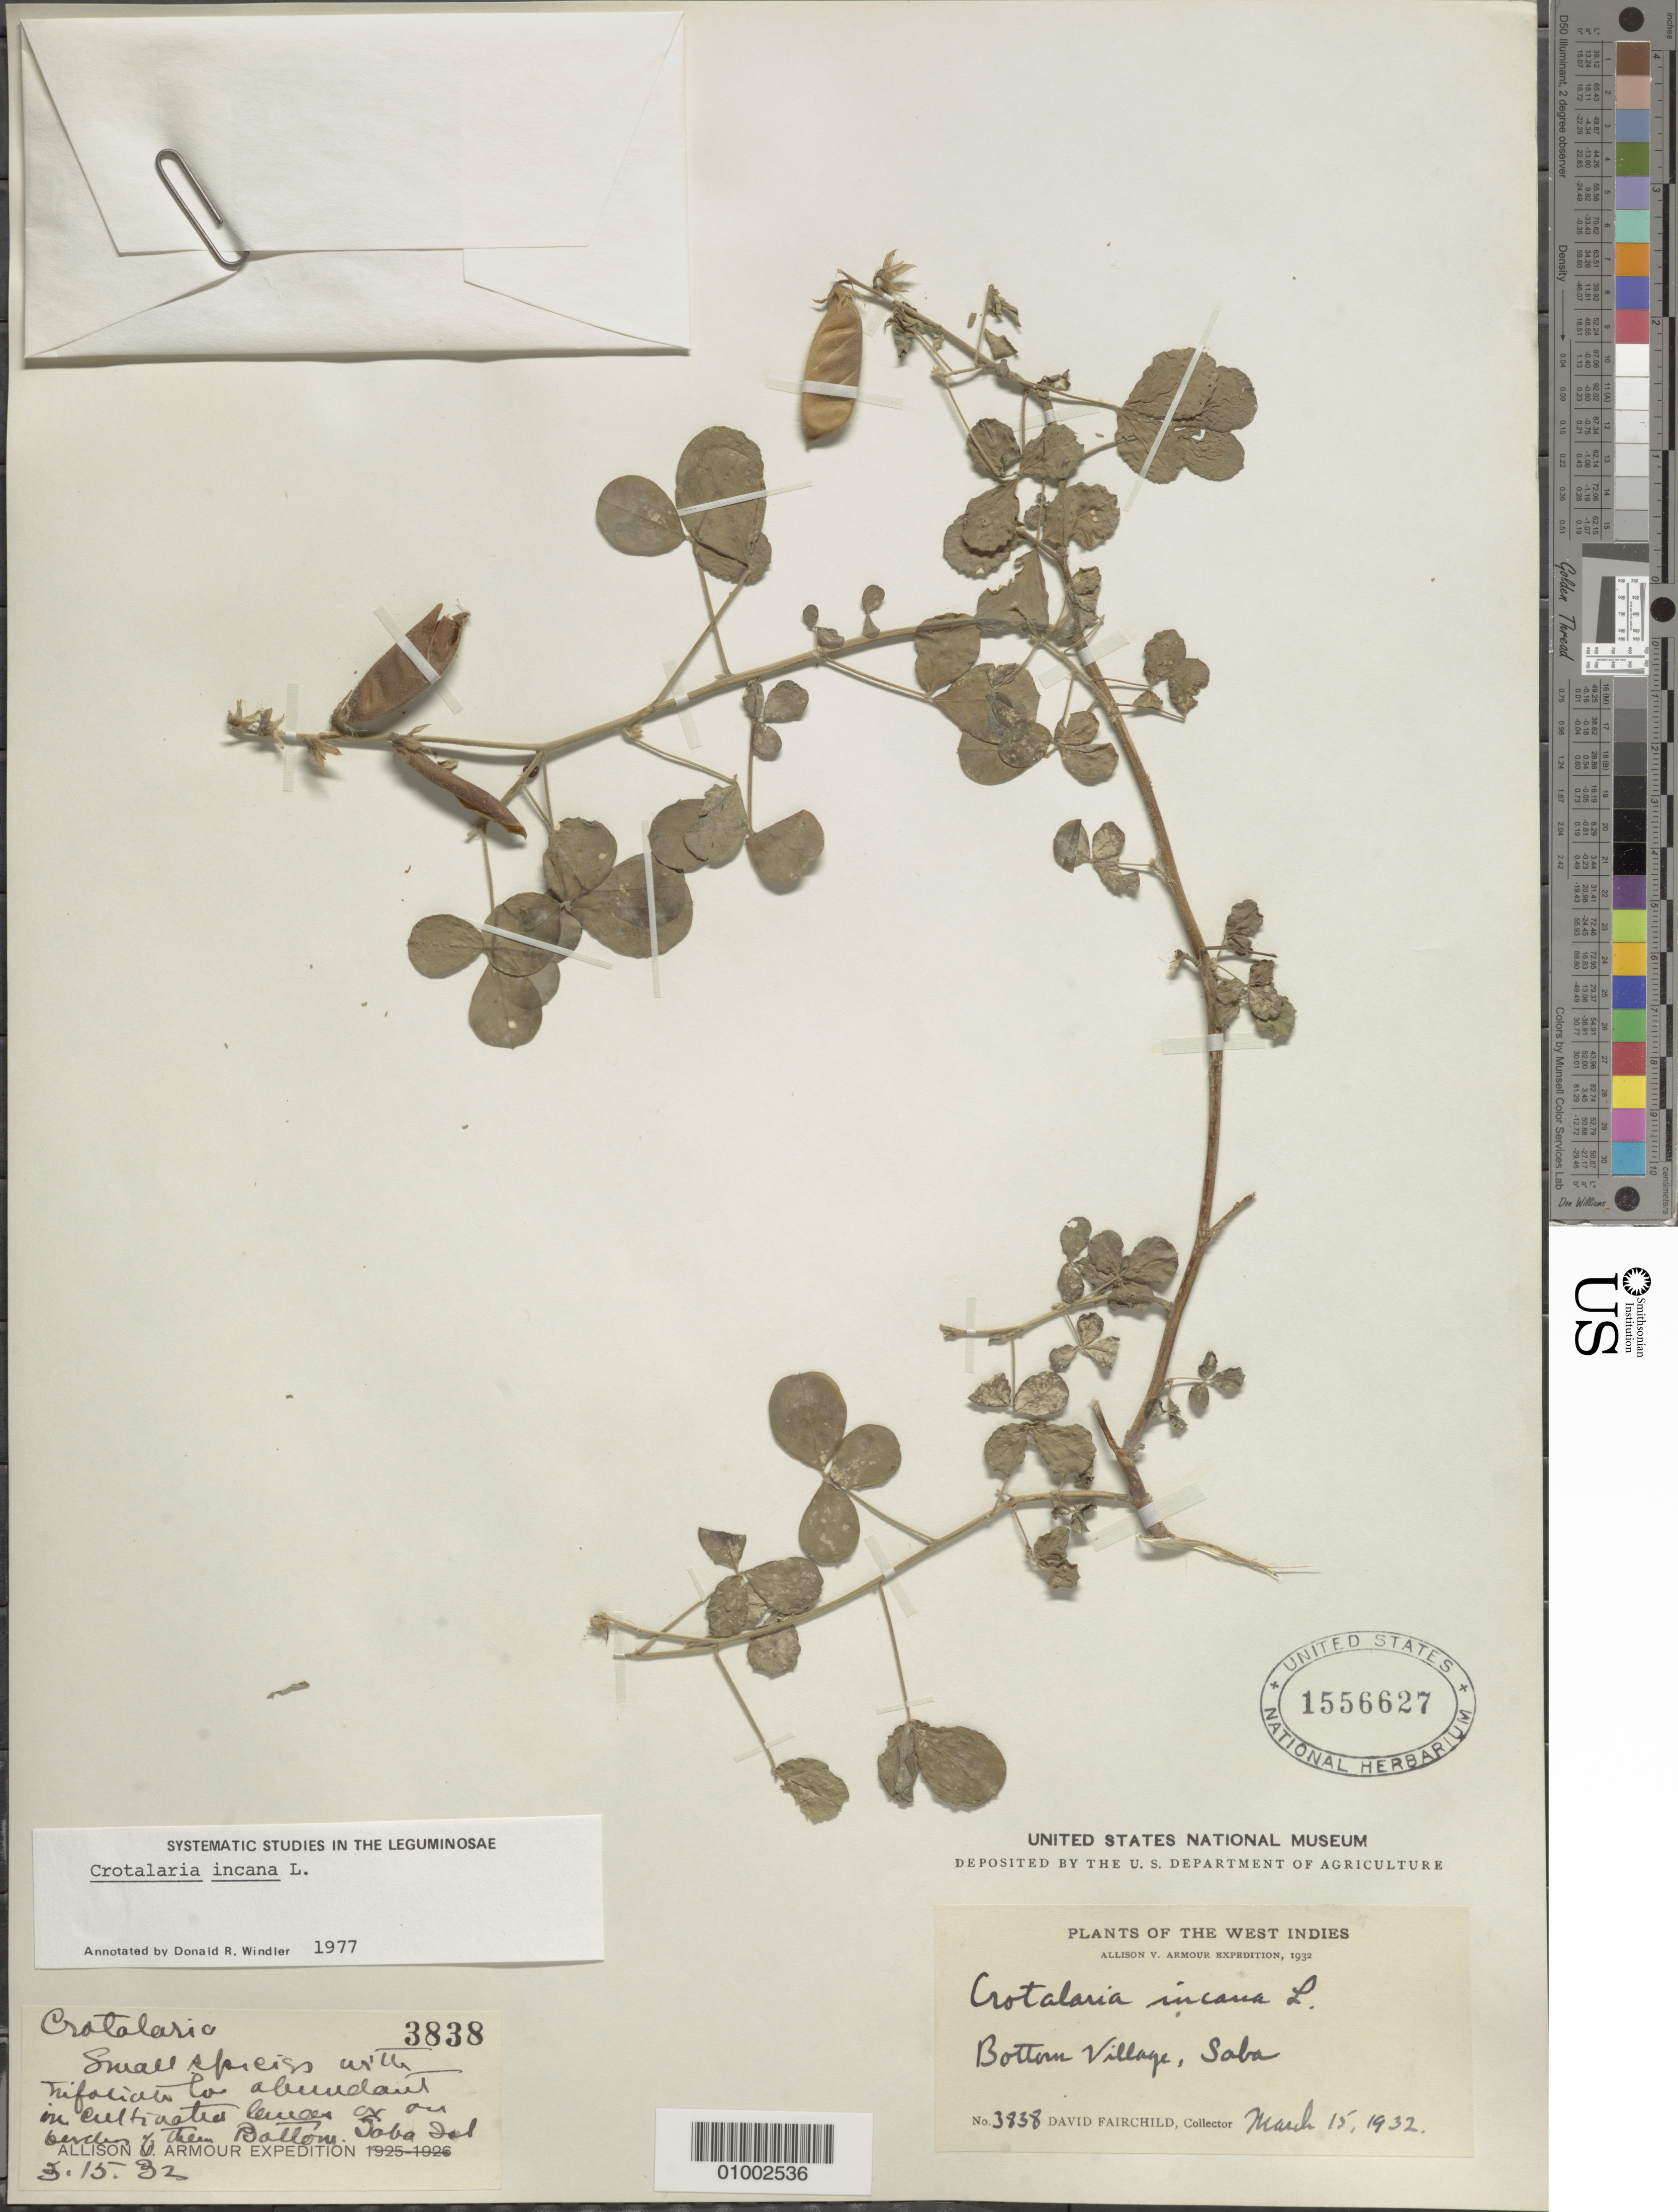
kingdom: Plantae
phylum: Tracheophyta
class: Magnoliopsida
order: Fabales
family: Fabaceae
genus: Crotalaria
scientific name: Crotalaria incana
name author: L.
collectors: D. Fairchild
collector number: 3838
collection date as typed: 15 Mar 1932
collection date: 1932-03-15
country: Netherlands Antilles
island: Saba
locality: Bottome Village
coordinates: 0 N, 0 E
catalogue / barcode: US 1556627